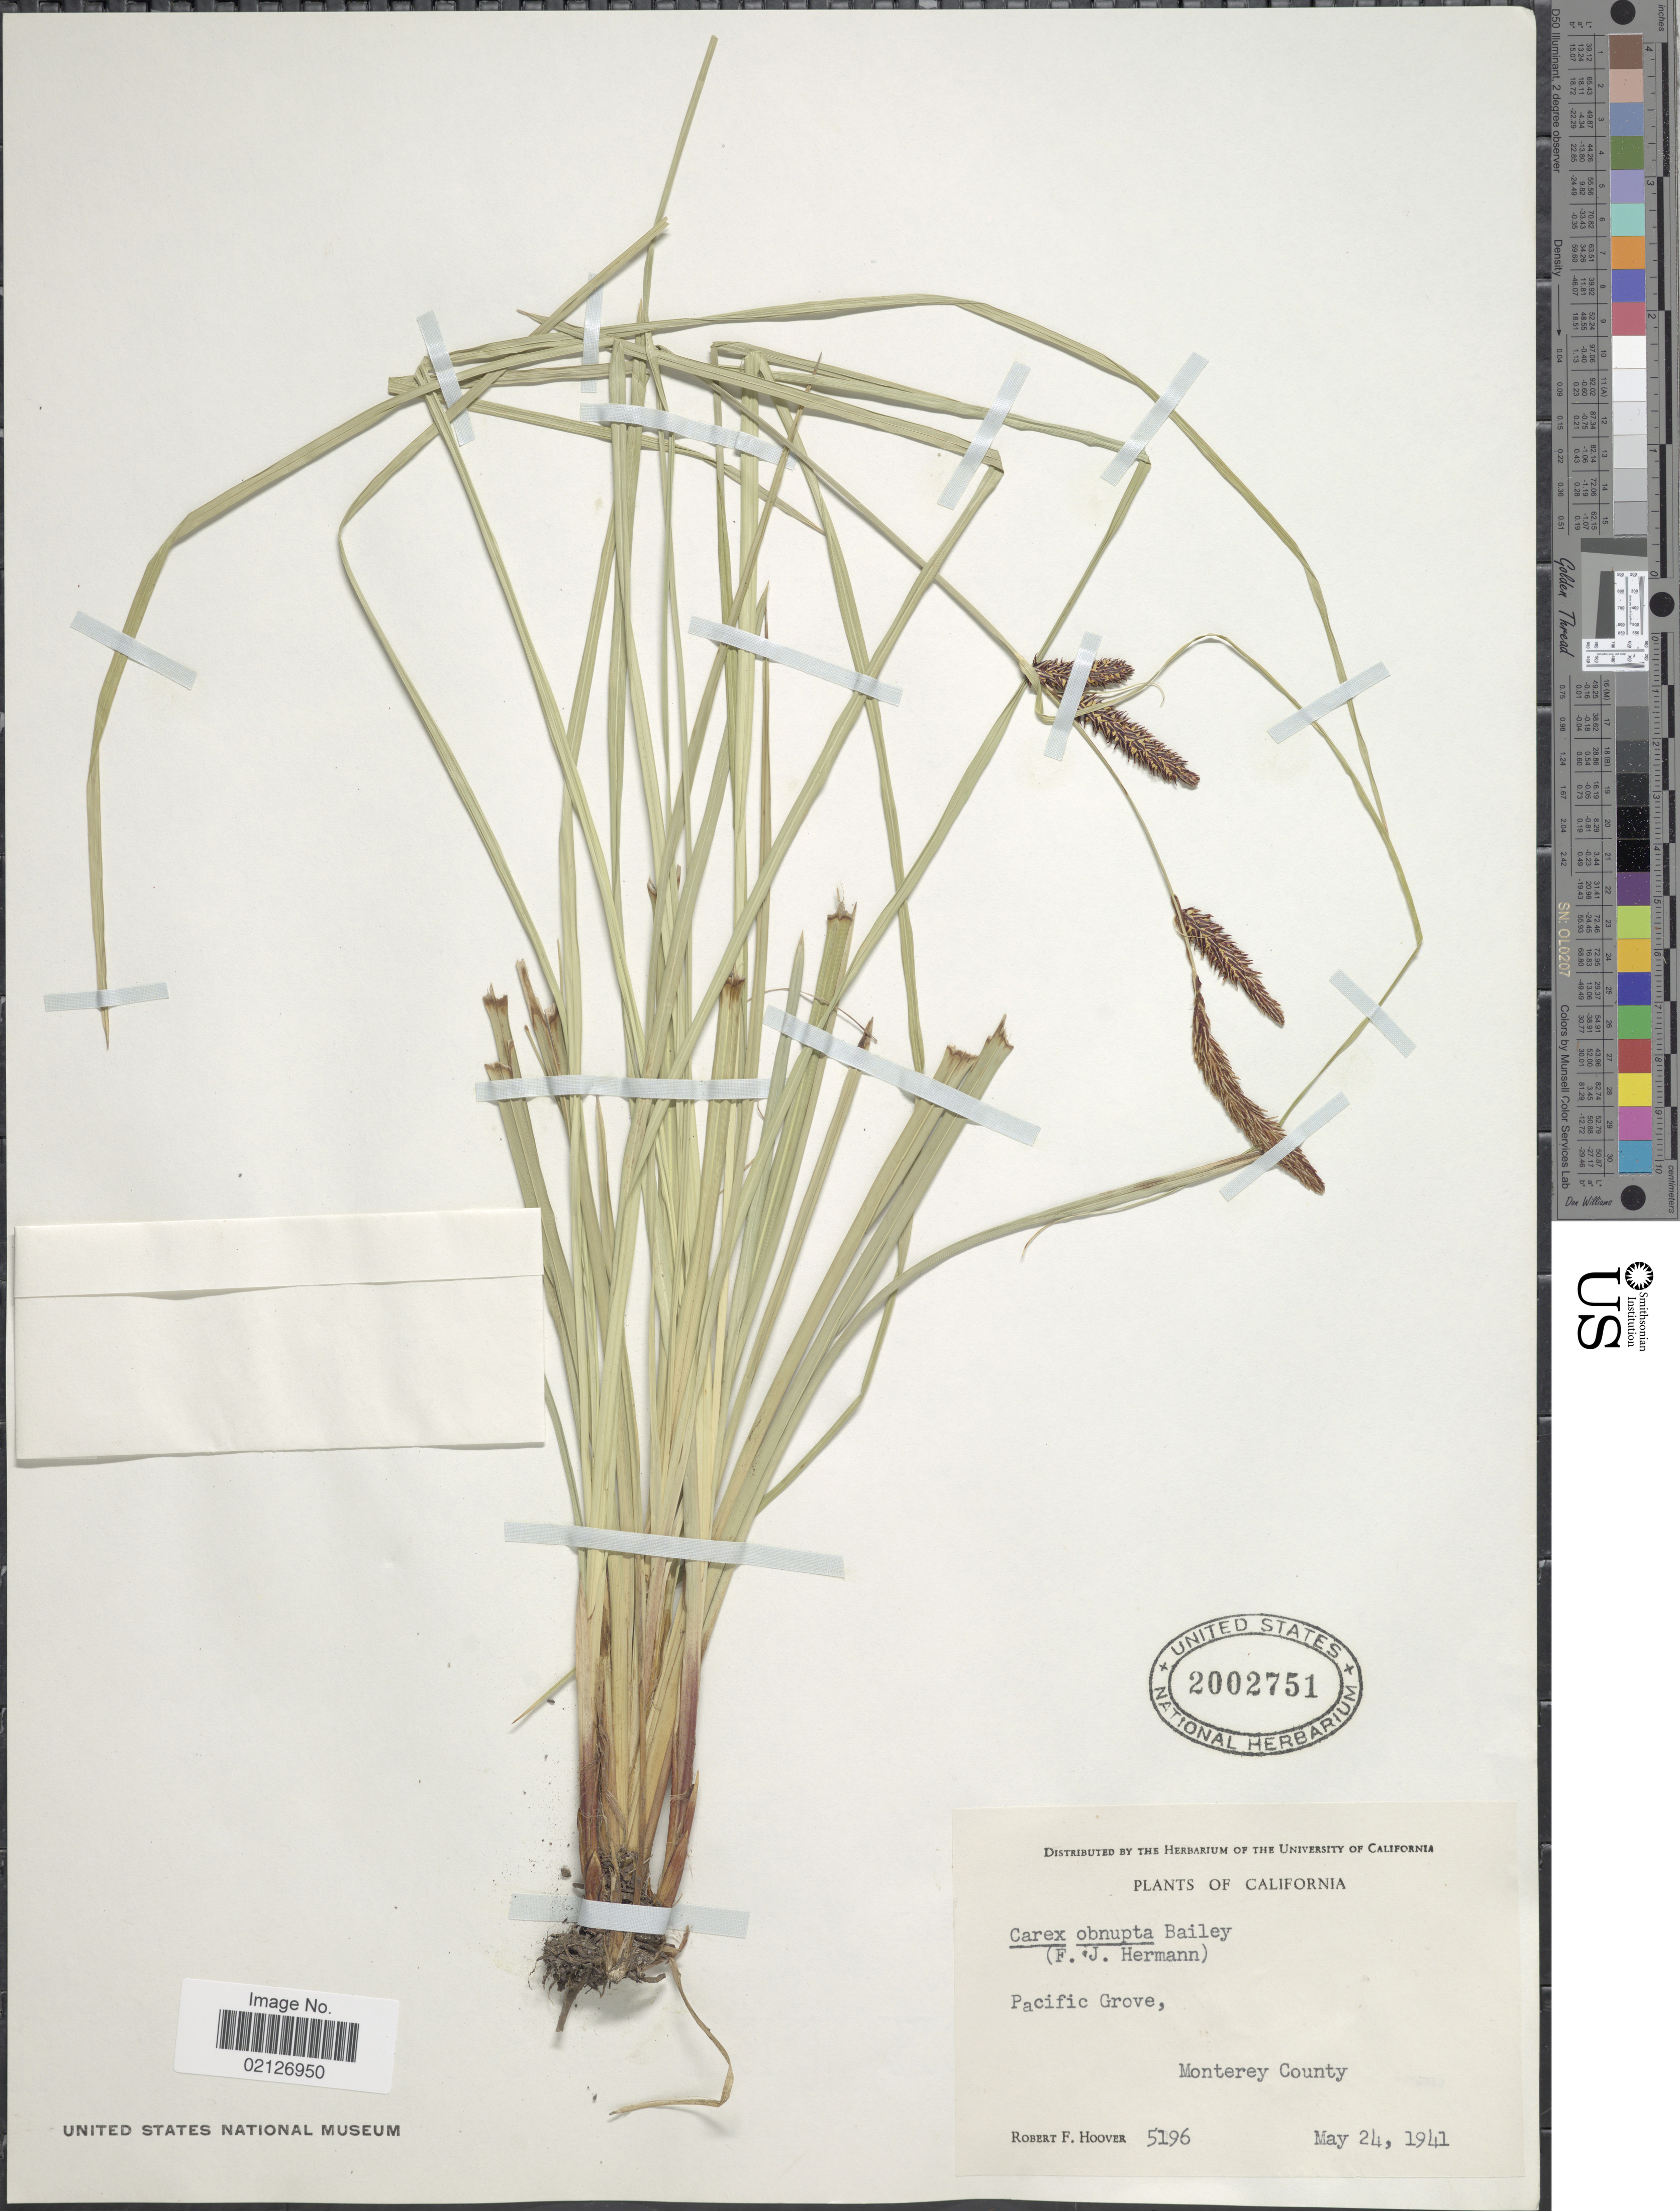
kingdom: Plantae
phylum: Tracheophyta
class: Liliopsida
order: Poales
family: Cyperaceae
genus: Carex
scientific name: Carex obnupta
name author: L.H. Bailey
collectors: R. F. Hoover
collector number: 5196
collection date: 1941-05-24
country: United States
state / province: California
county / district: Monterey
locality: Pacific Grove, Monterey County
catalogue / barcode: US 2002751